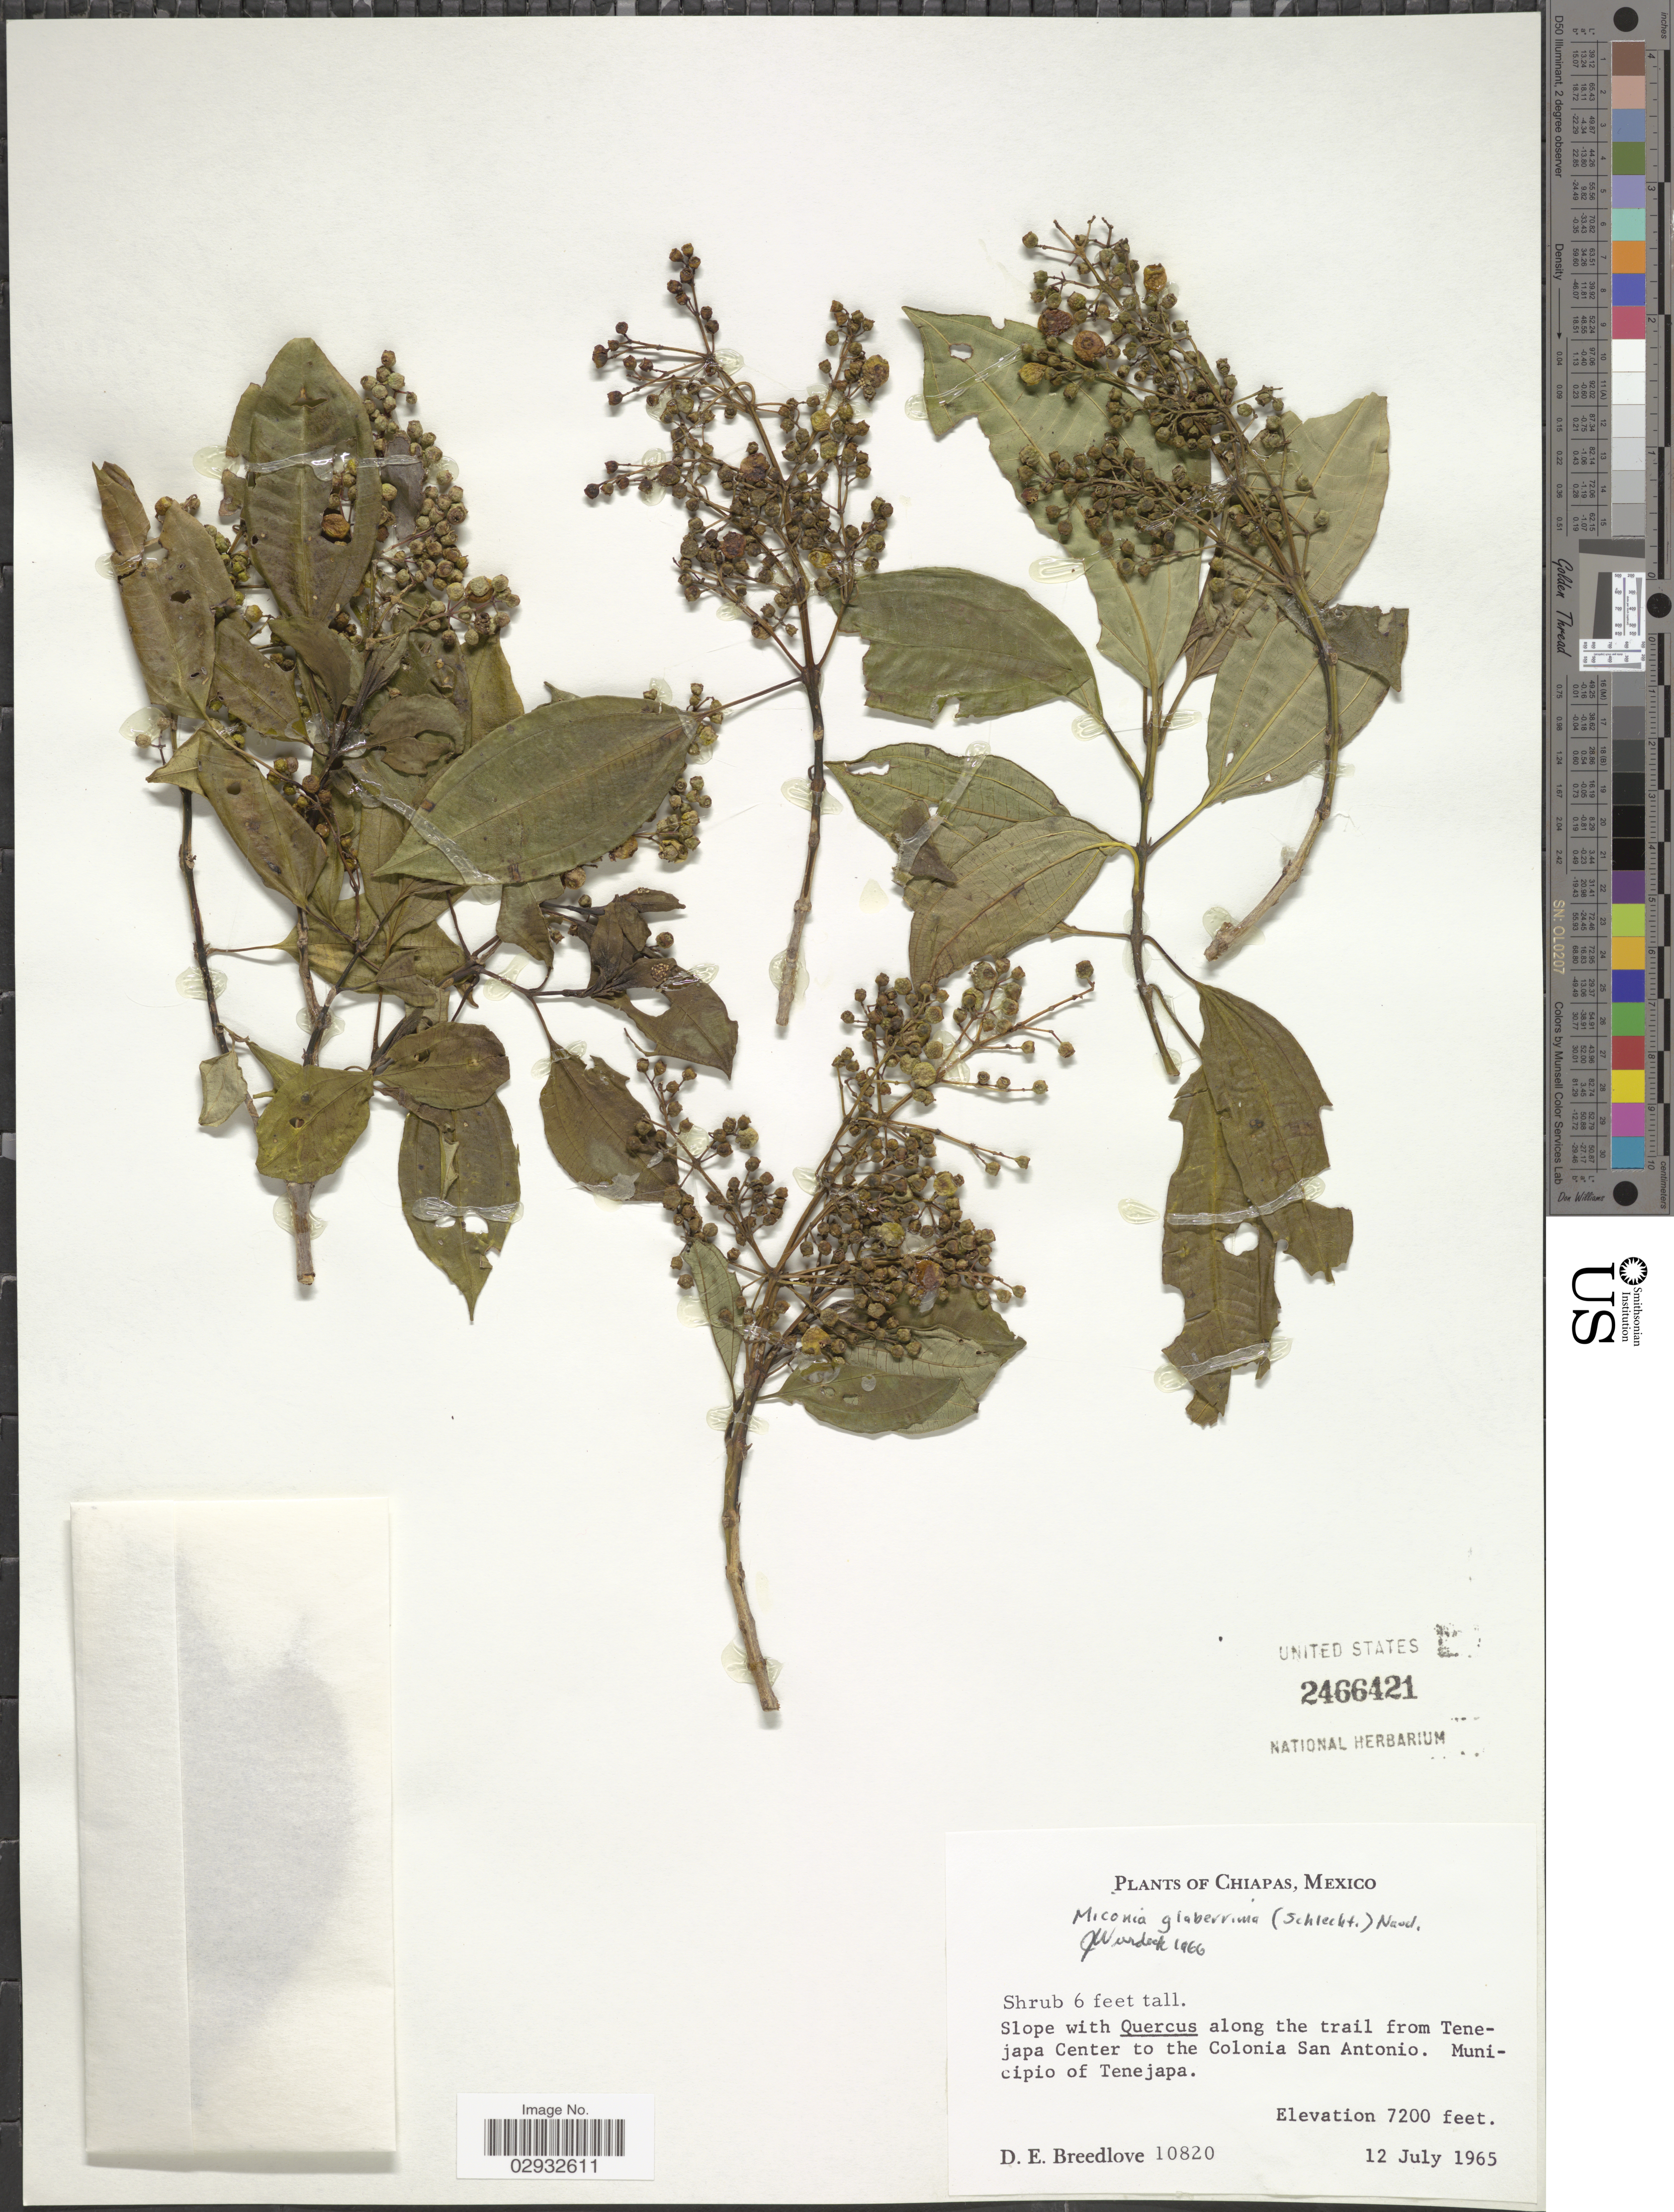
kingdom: Plantae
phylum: Tracheophyta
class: Magnoliopsida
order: Myrtales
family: Melastomataceae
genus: Miconia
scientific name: Miconia glaberrima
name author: (Schltdl.) Naudin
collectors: D. E. Breedlove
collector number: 10820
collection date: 1965-07-12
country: Mexico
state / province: Chiapas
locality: Along the trail from Tenejapa Center to the Colonia San Antonio. Municipio of Tenejapa.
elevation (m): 2195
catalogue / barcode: US 2466421